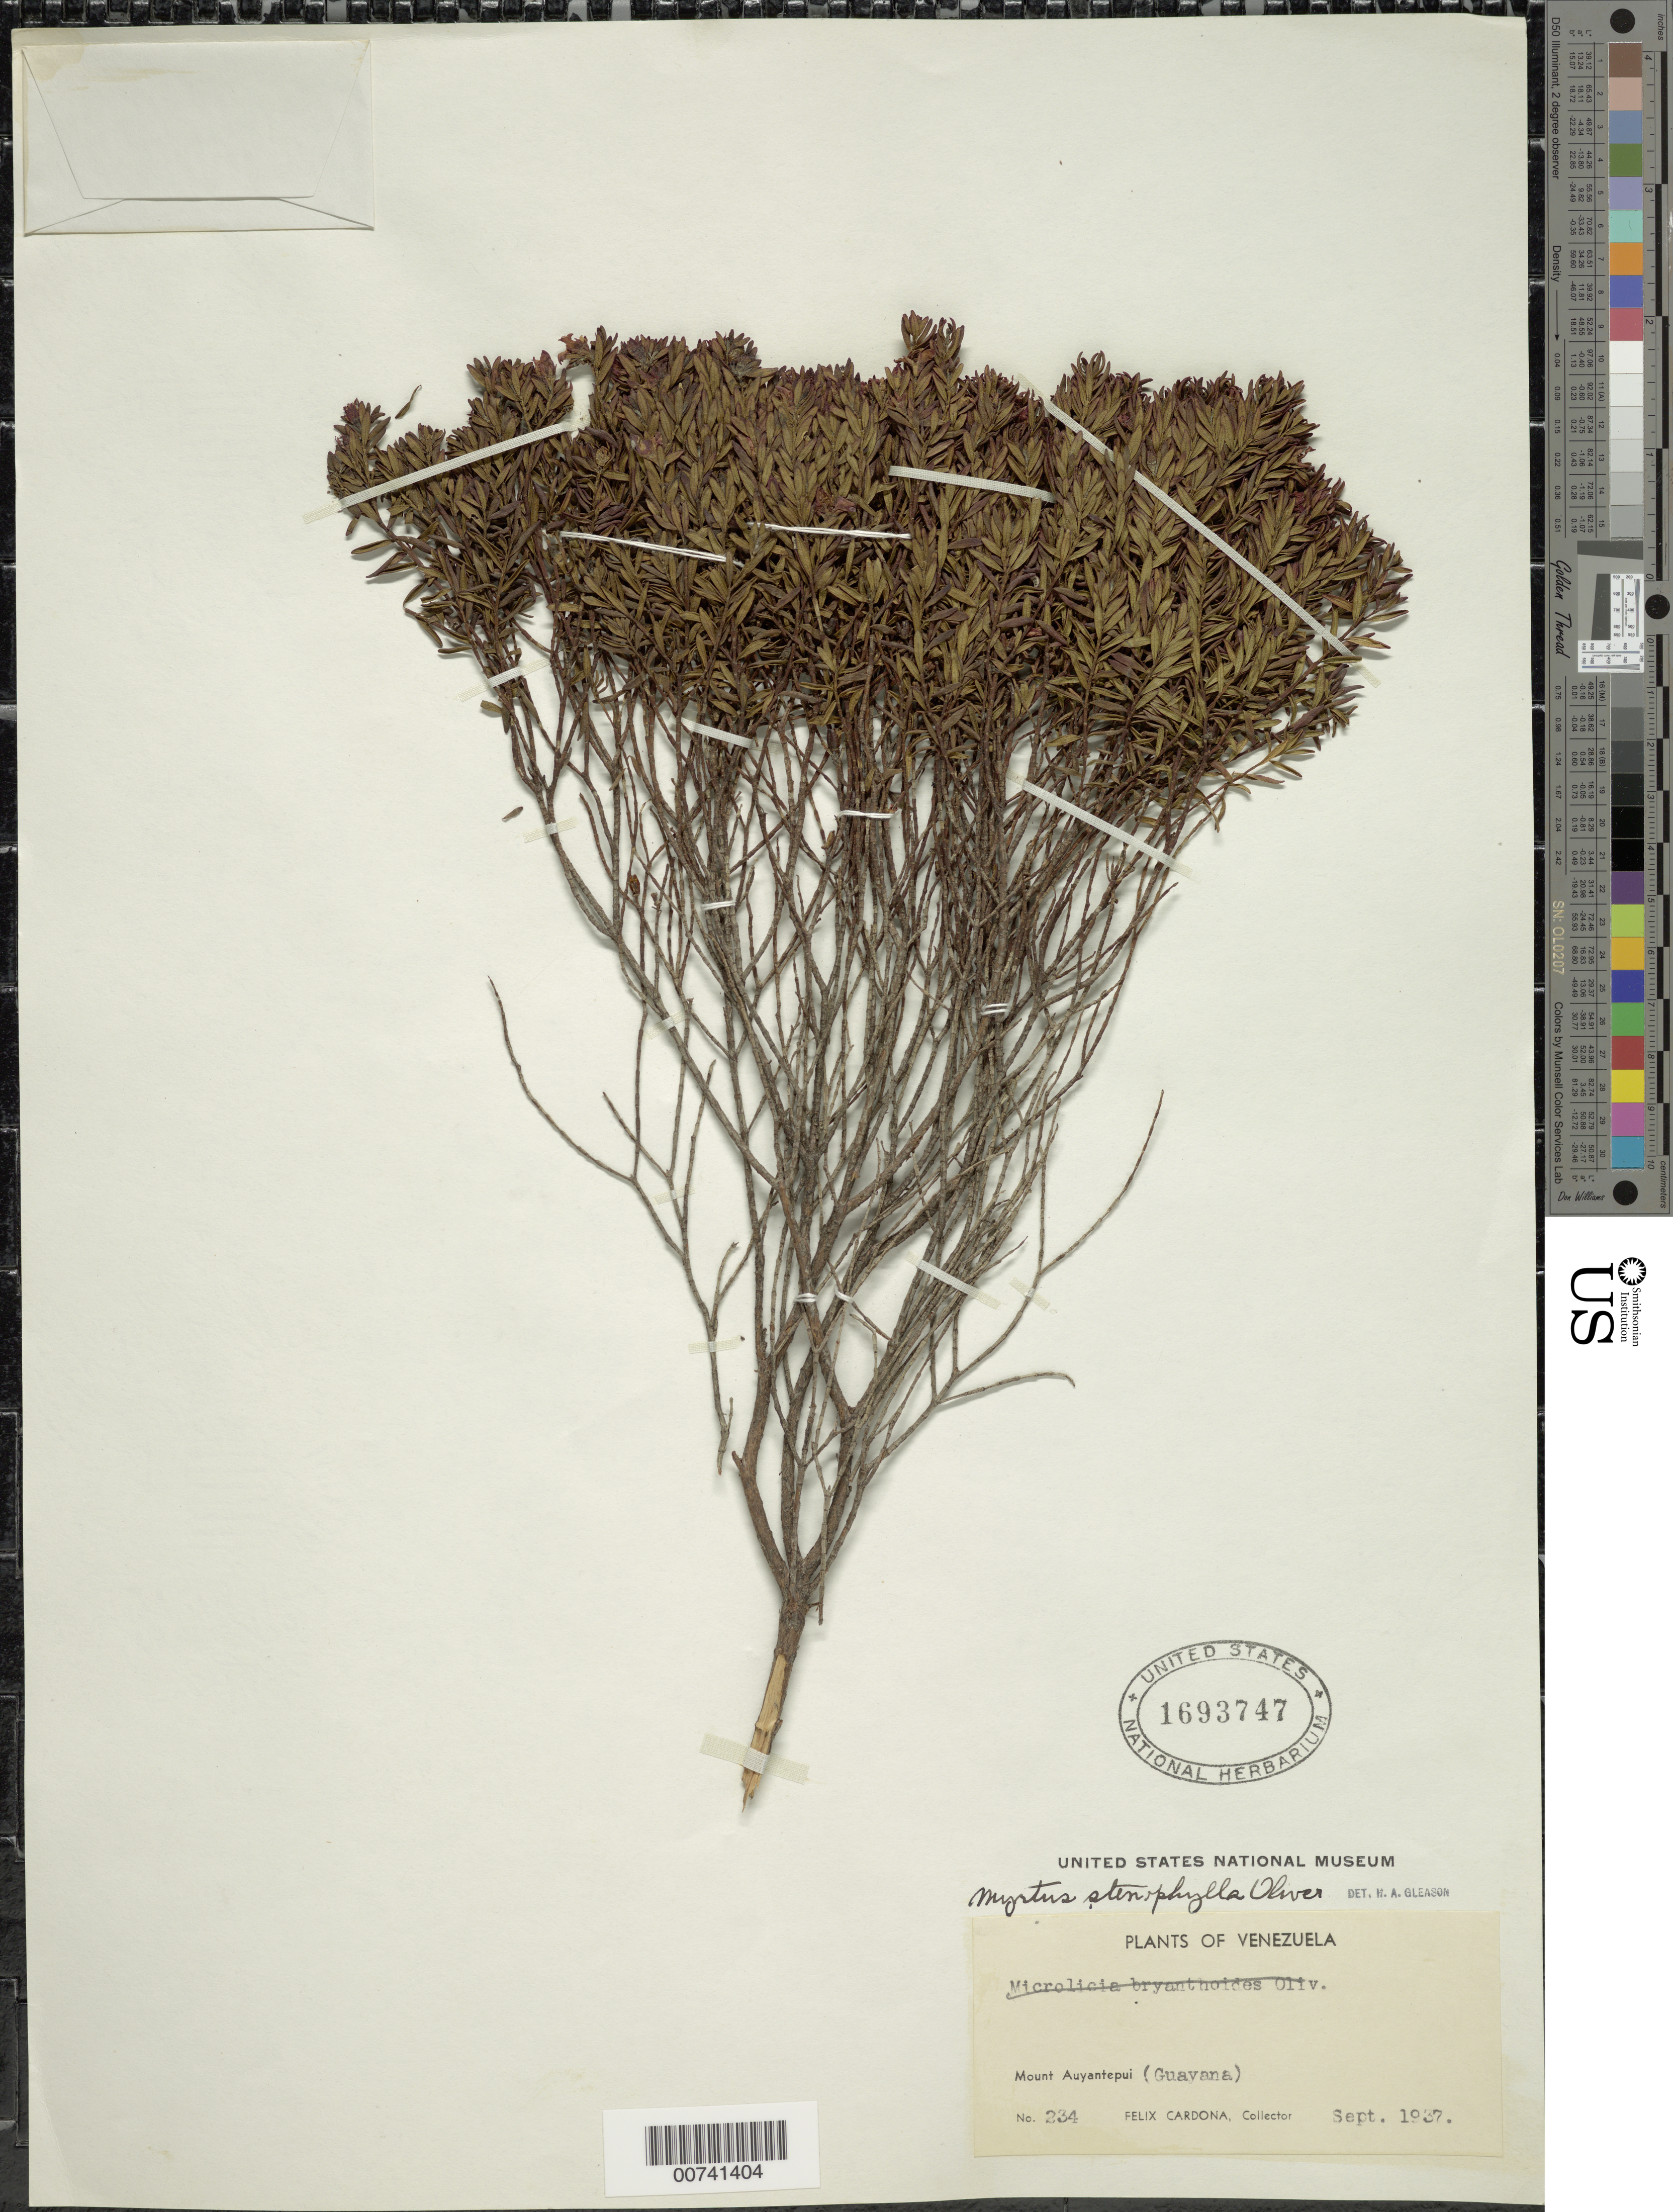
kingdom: Plantae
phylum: Tracheophyta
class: Magnoliopsida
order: Myrtales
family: Melastomataceae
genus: Microlicia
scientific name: Microlicia benthamiana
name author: Triana ex Cogn.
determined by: Wurdack, John J., (US), US (UNITED STATES)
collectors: F. Cardona Puig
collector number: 234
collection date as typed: Sep-37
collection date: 1937-09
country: Venezuela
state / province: Bolívar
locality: Cerro Auyantepuí, Alto Caroní, Guayana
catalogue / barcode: US 1693747